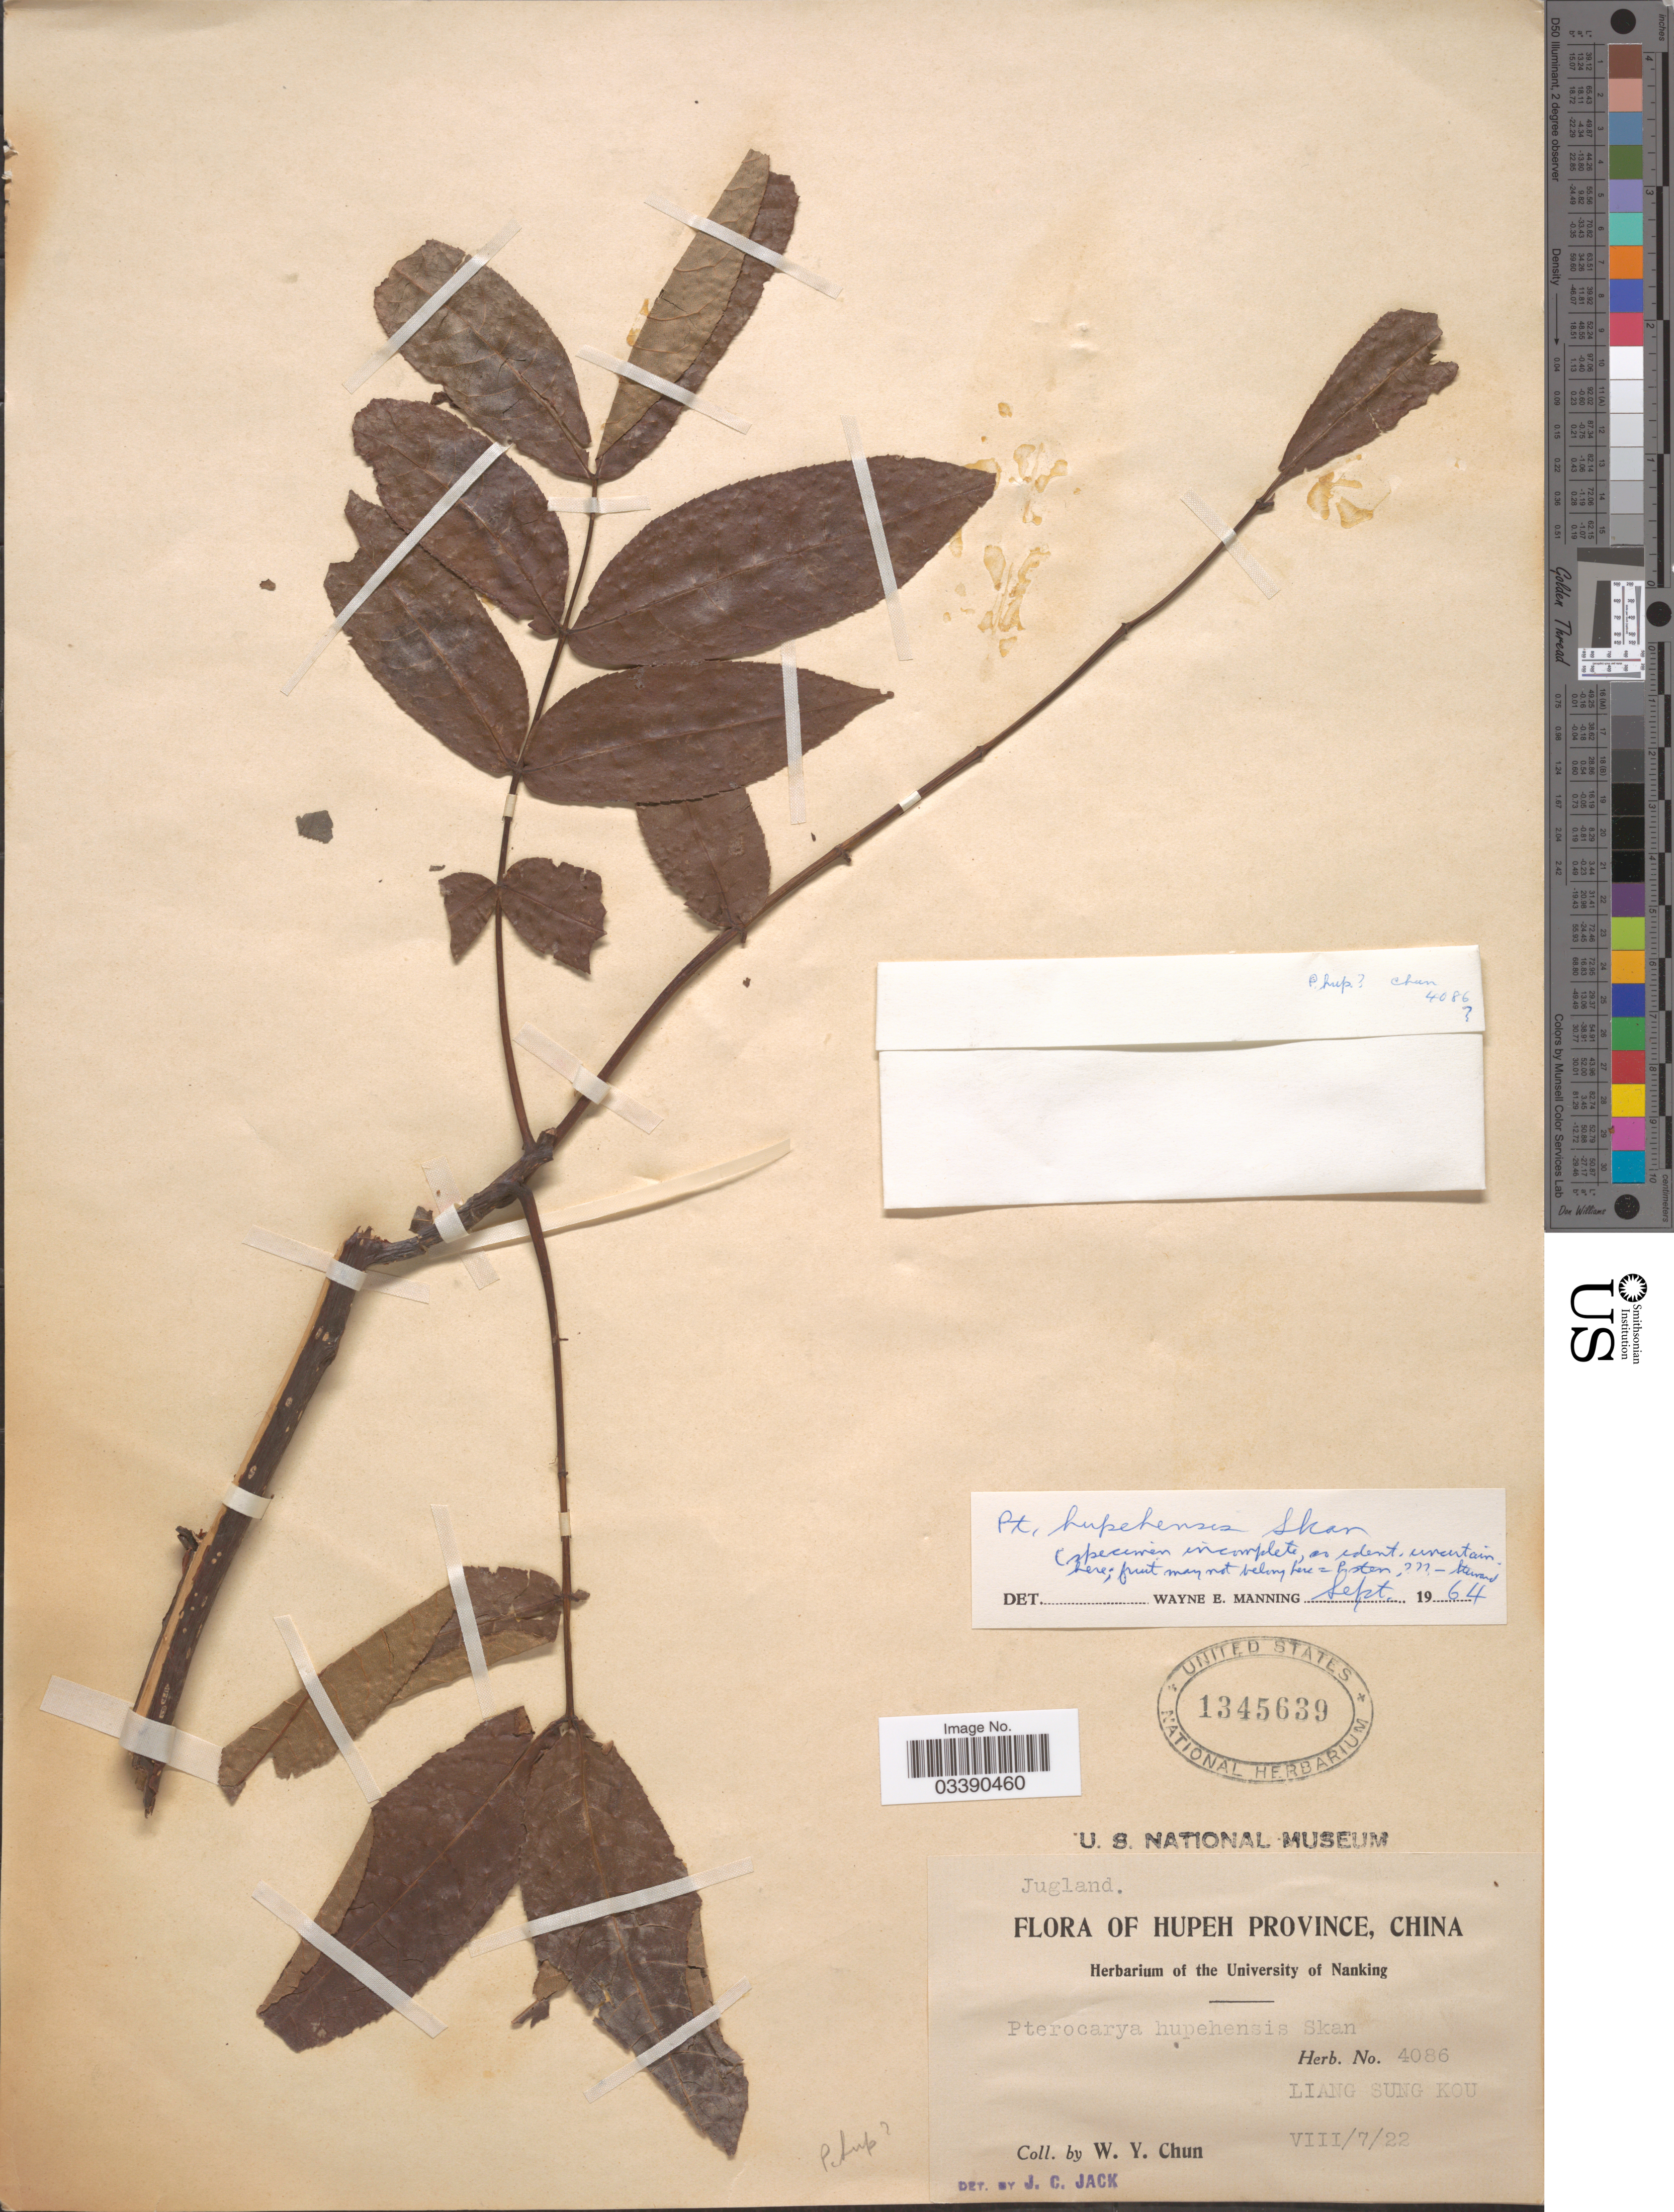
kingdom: Plantae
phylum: Tracheophyta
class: Magnoliopsida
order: Fagales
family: Juglandaceae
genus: Pterocarya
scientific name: Pterocarya hupehensis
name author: Skan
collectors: W. Y. Chun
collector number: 4086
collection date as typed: Transcribed d/m/y: 7/8/22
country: China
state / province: Hubei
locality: Hupeh Province. Liang Sung Kou.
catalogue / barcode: US 1345639